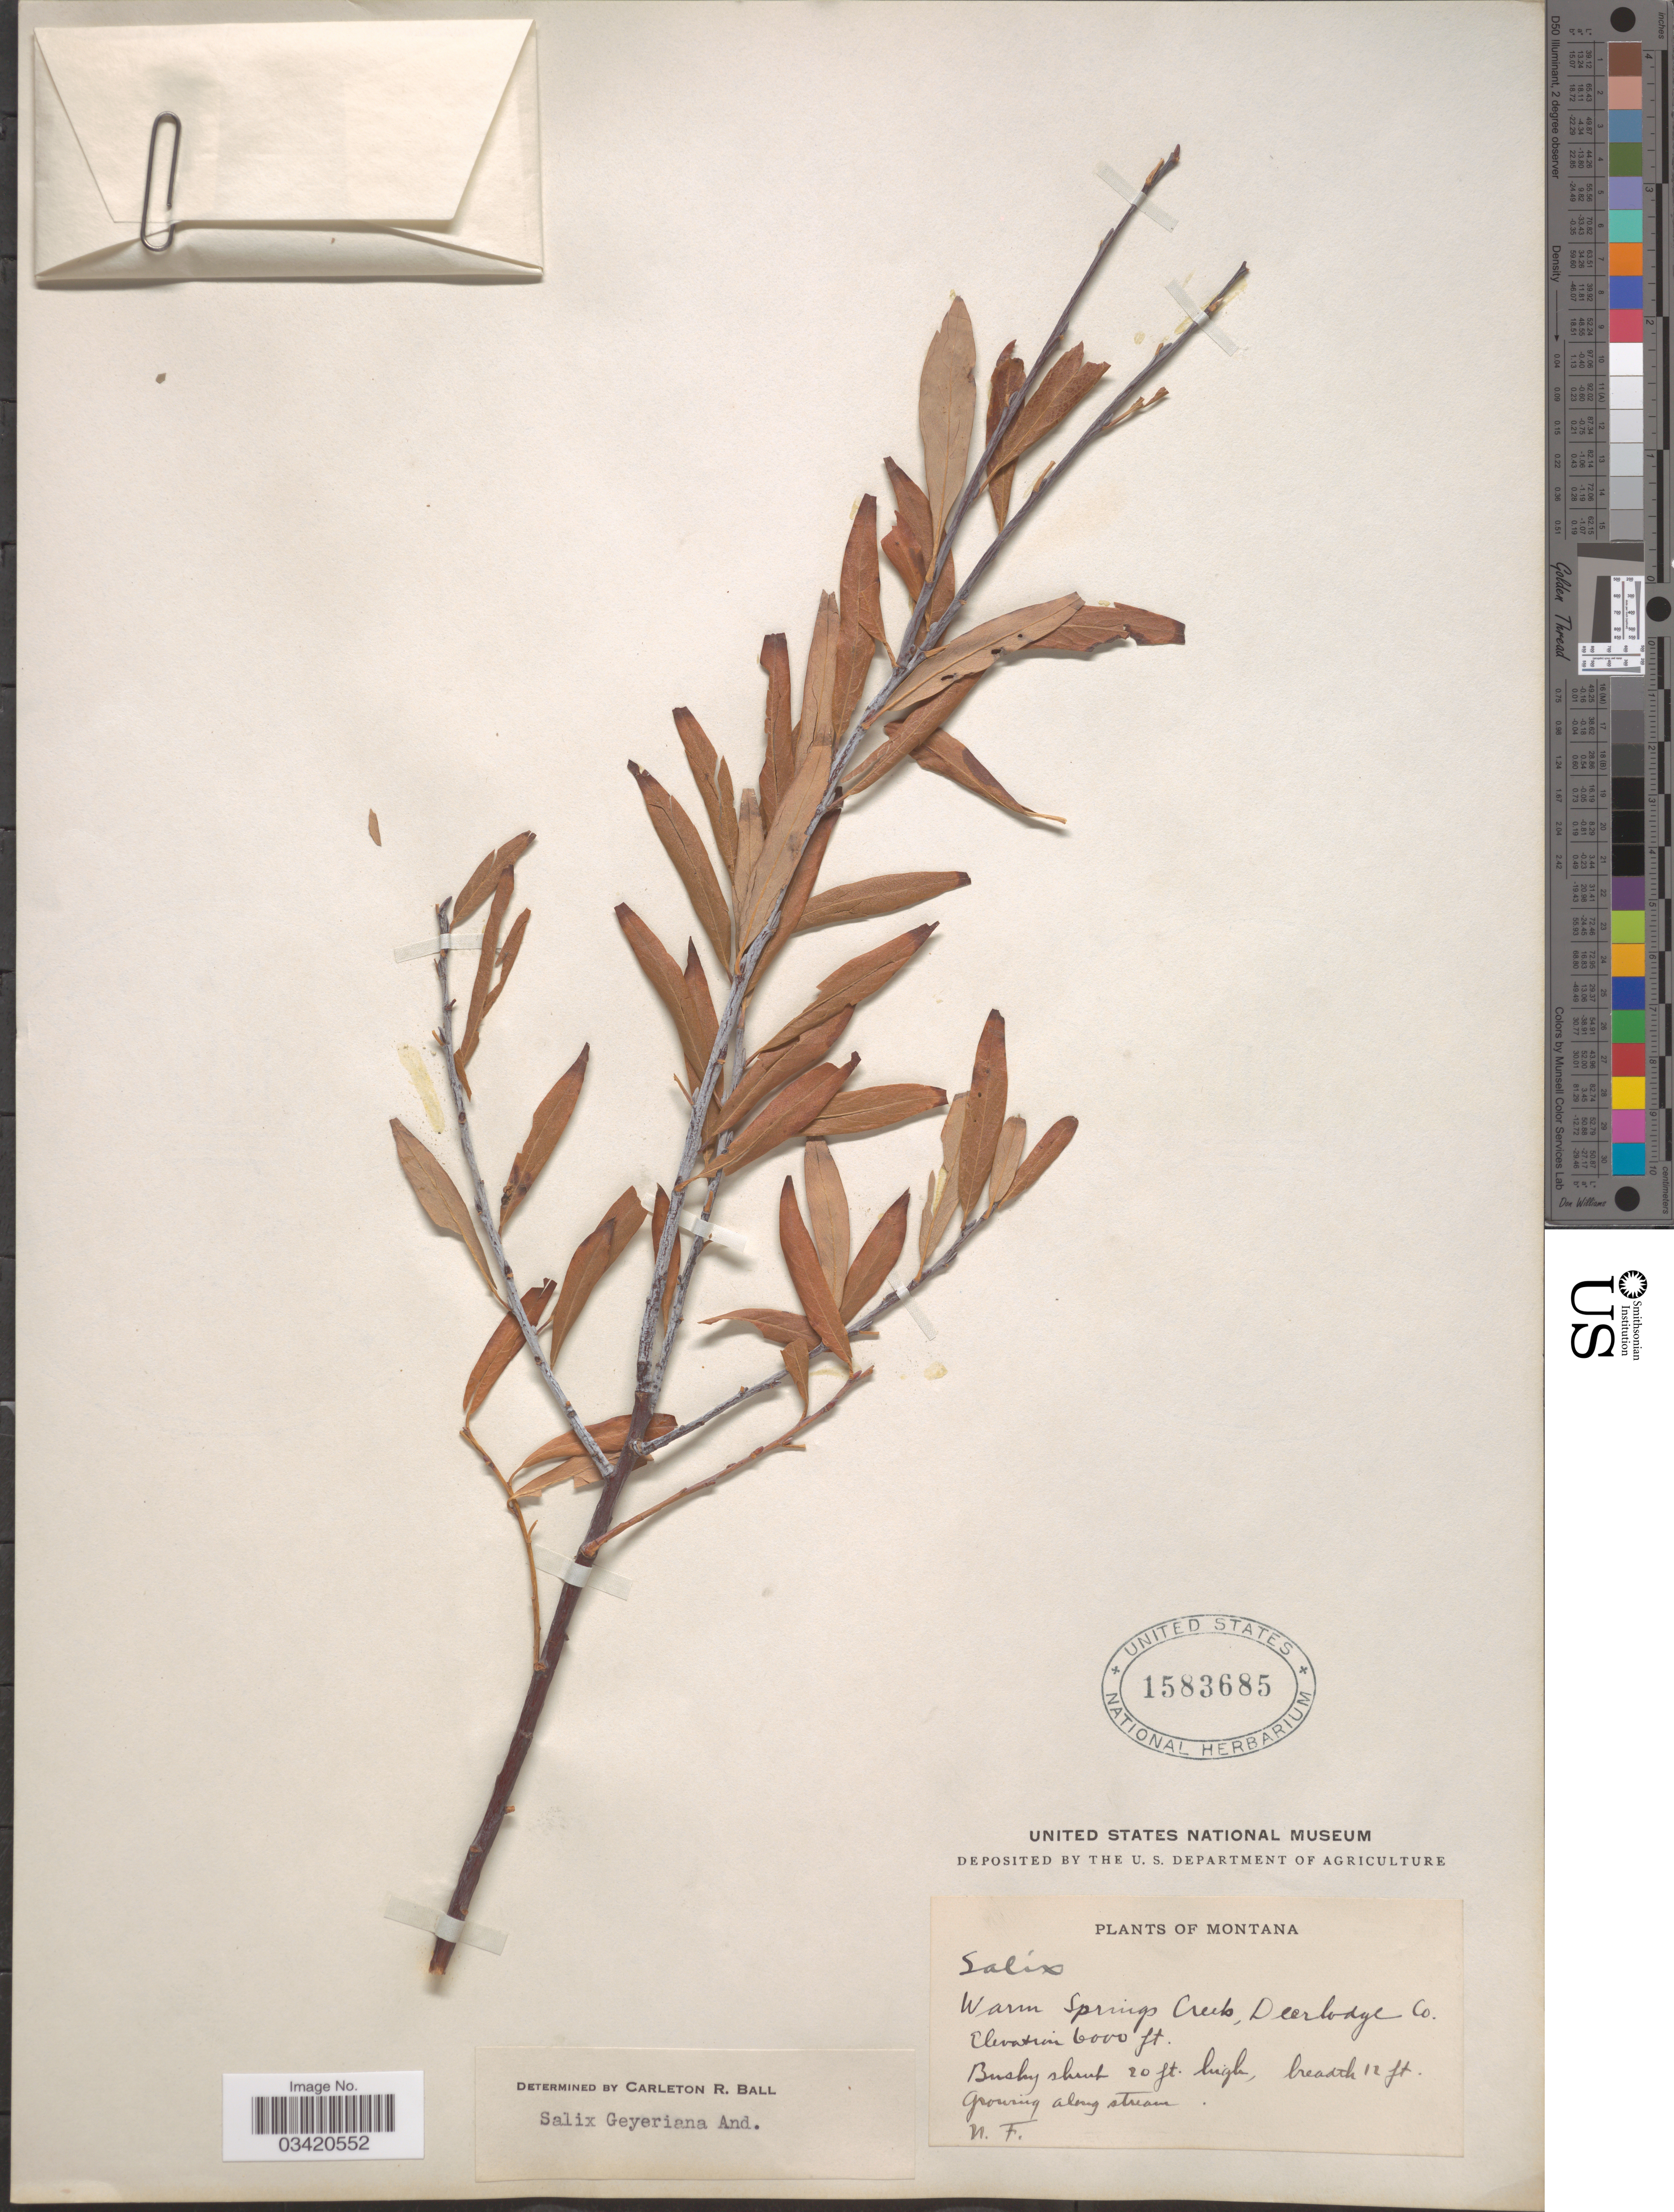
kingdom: Plantae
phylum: Tracheophyta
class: Magnoliopsida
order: Malpighiales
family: Salicaceae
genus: Salix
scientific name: Salix geyeriana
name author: Andersson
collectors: N. F.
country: United States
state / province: Montana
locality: Warm Springs Creek, Deerlodge Co.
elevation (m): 1829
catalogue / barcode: US 1583685